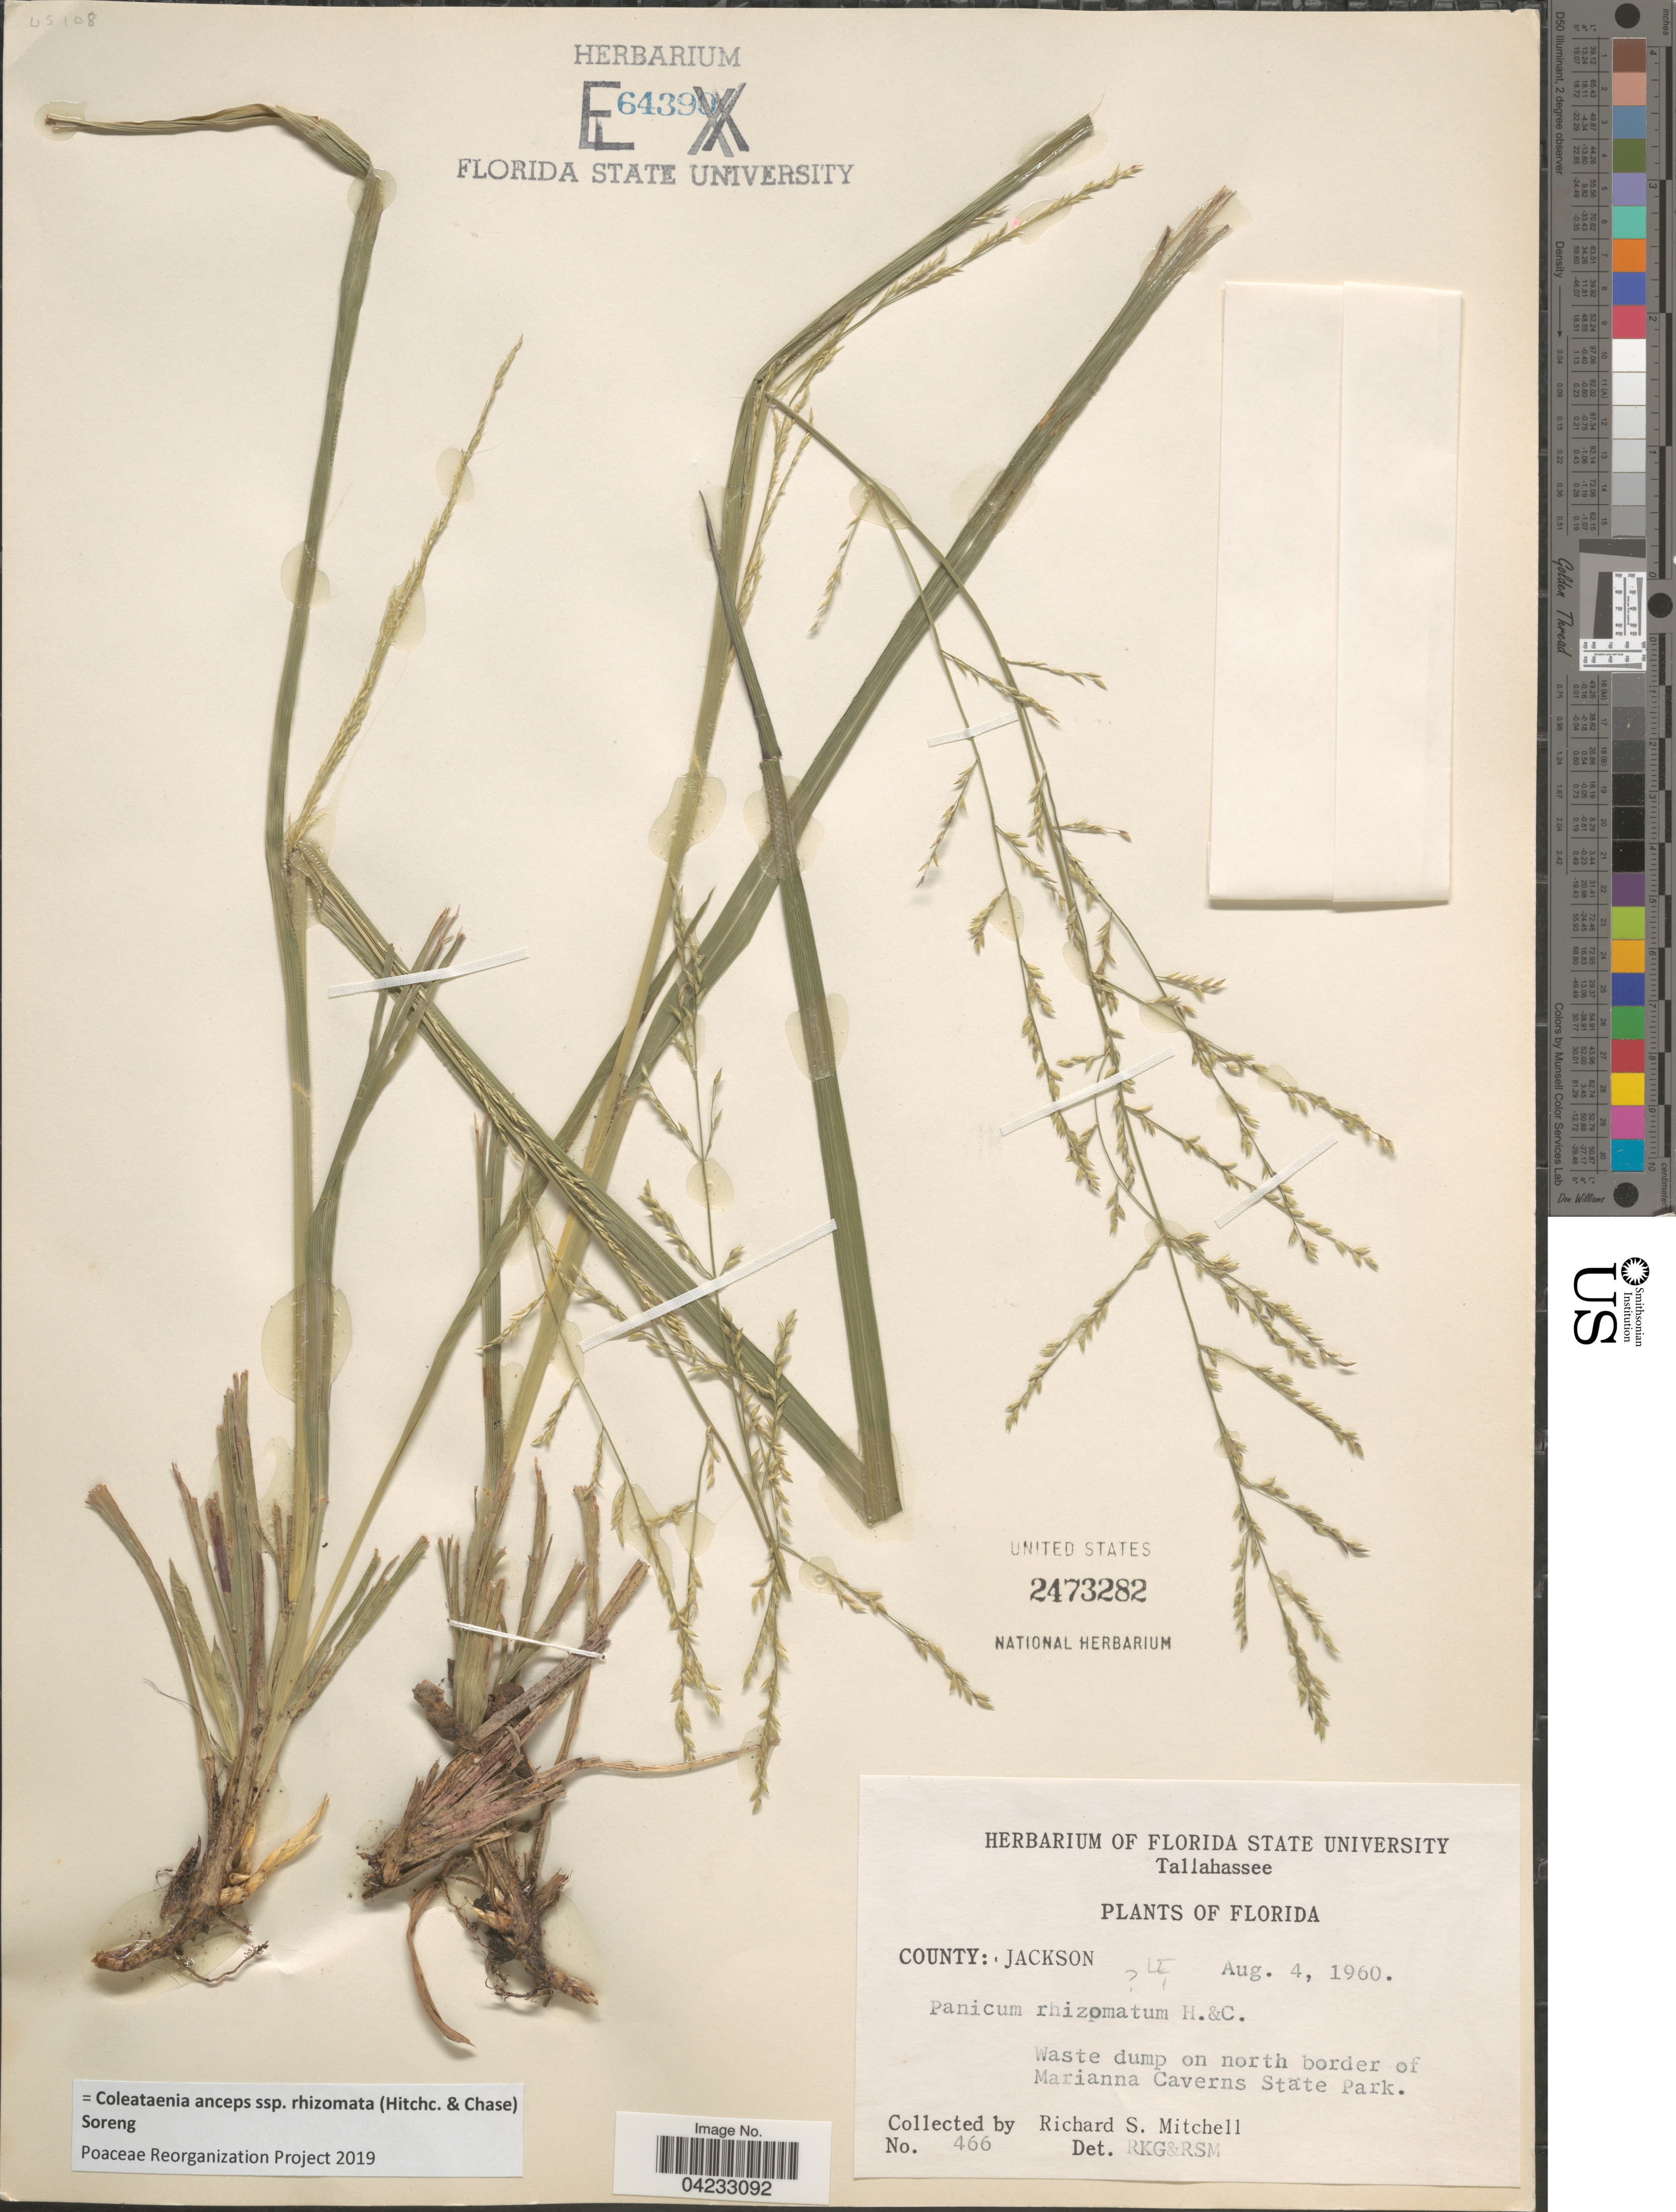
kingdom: Plantae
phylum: Tracheophyta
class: Liliopsida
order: Poales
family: Poaceae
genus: Coleataenia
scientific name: Coleataenia anceps subsp. rhizomata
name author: (Hitchc. & Chase) Soreng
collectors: R. S. Mitchell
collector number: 466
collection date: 1960-08-04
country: United States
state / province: Florida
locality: County: Jackson. Waste dump on north border of Marianna Caverns State Park.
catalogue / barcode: US 2473282